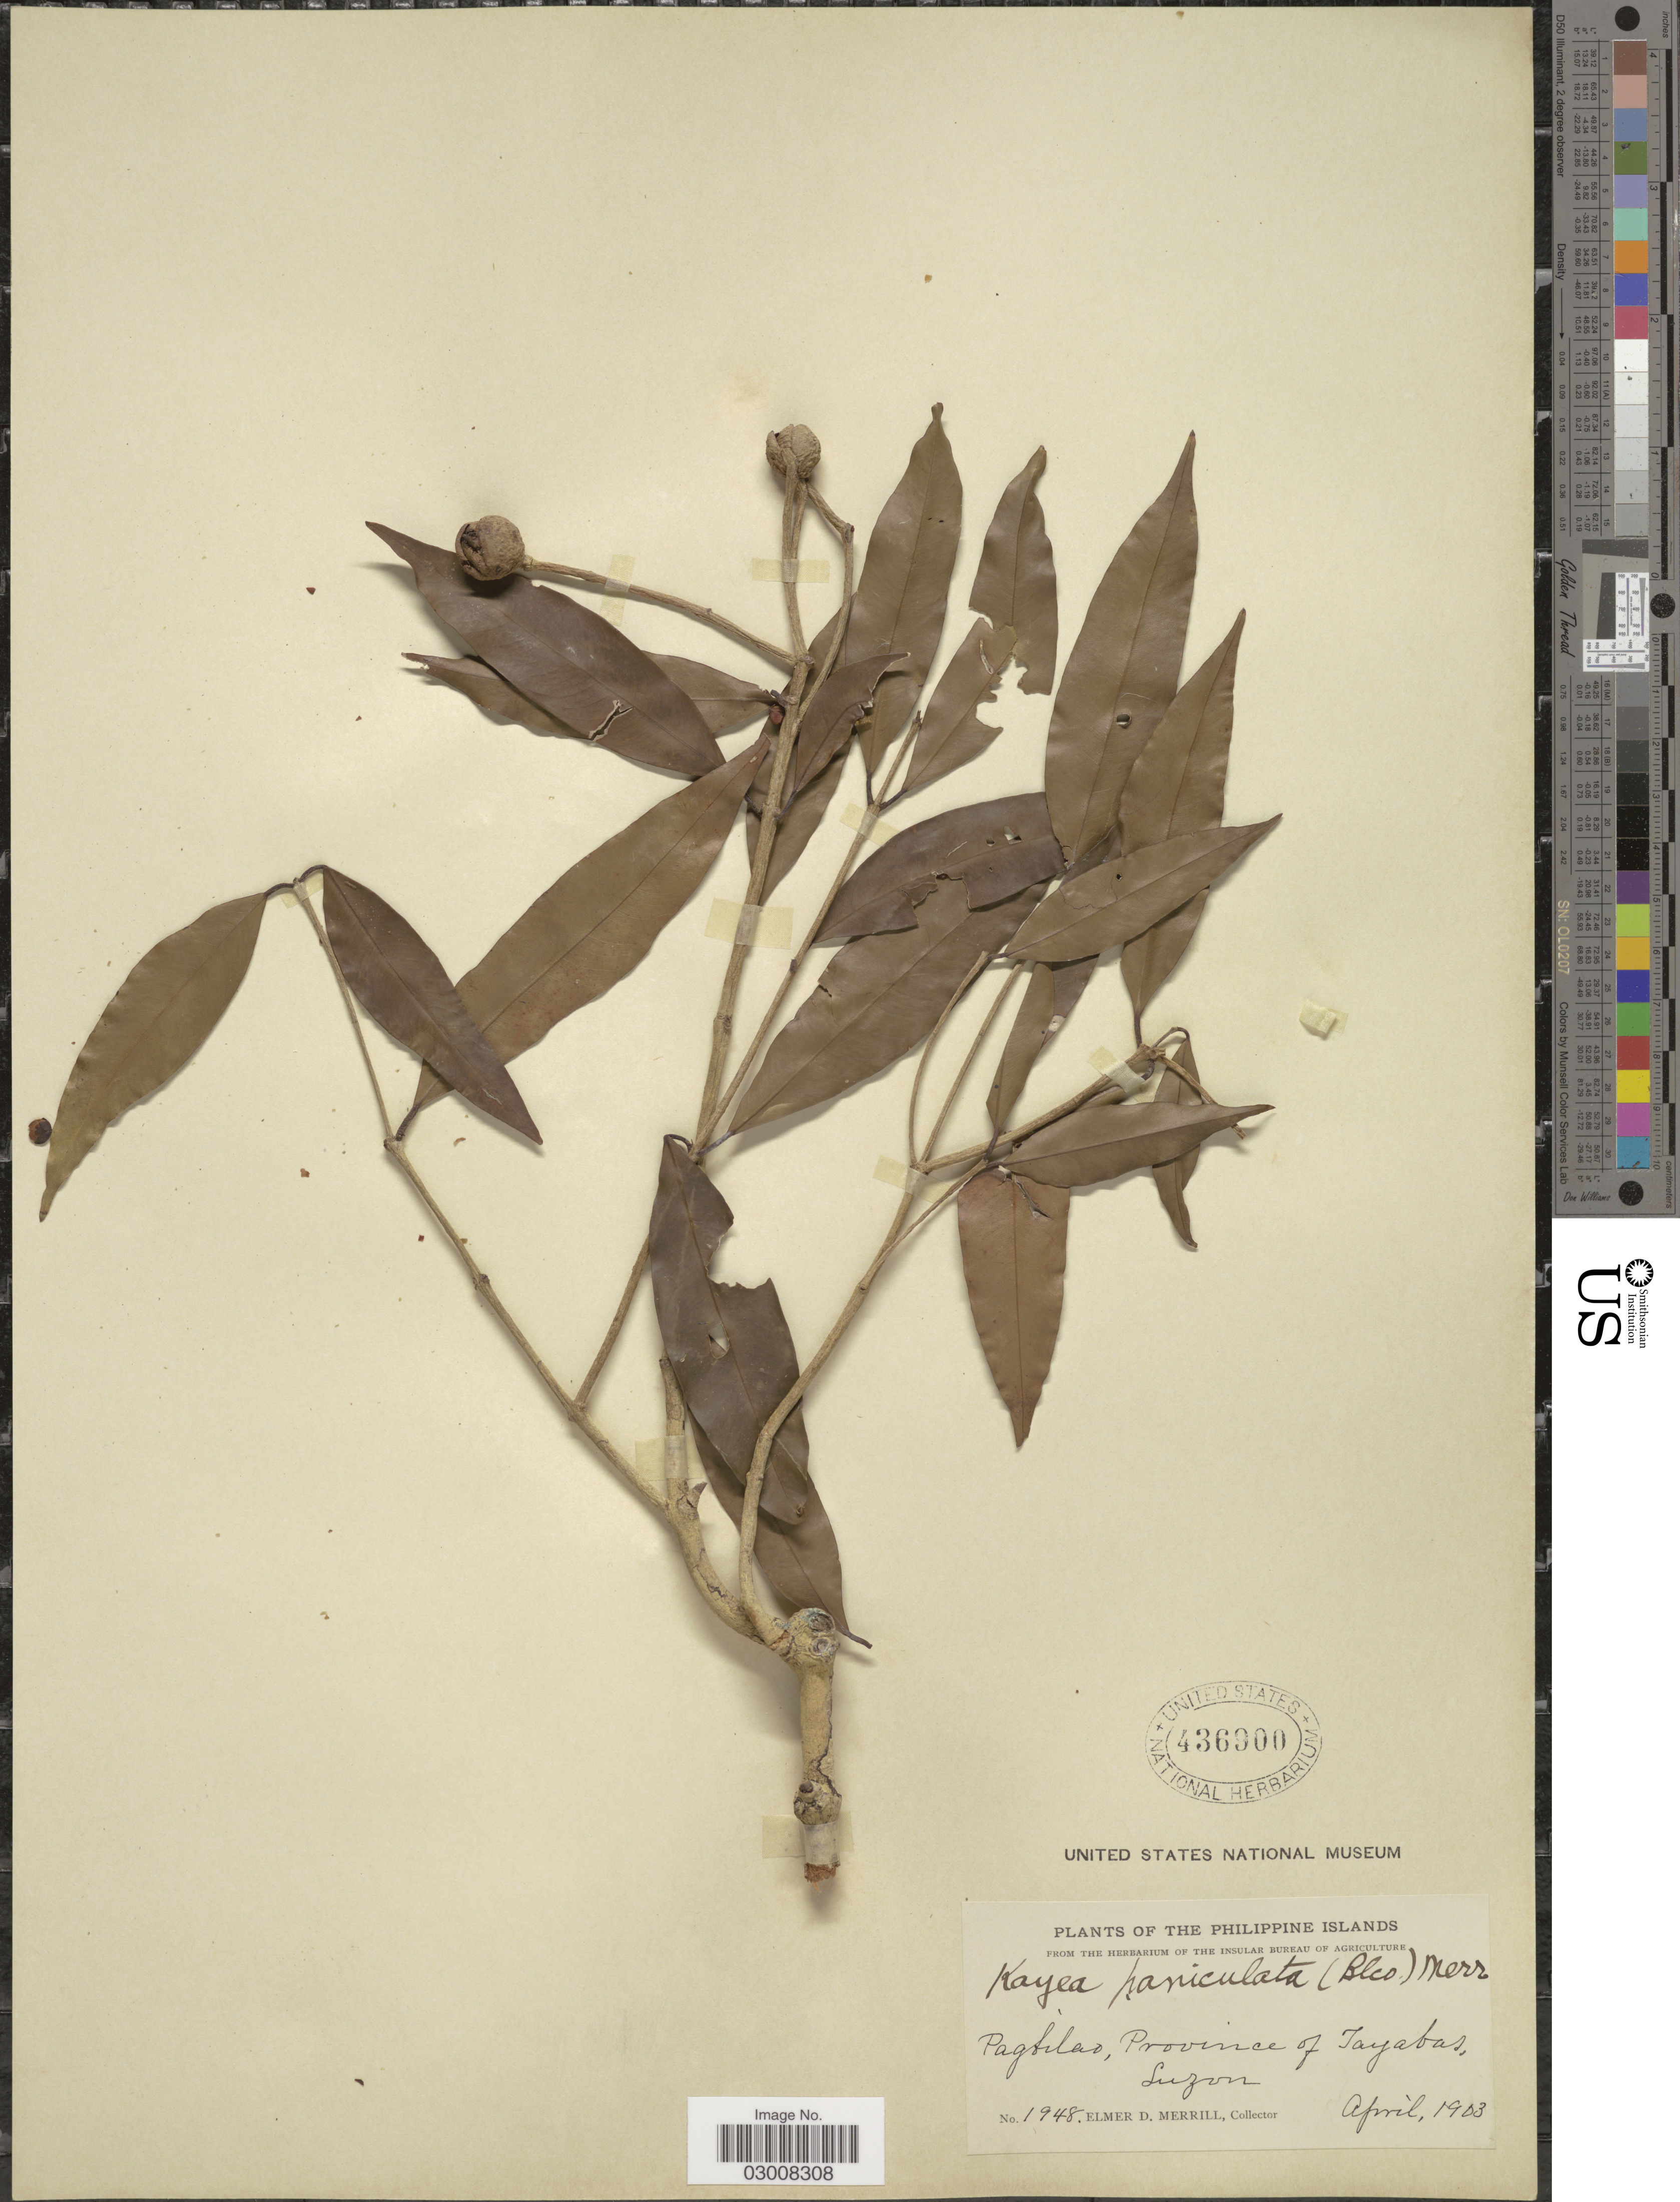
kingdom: Plantae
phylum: Tracheophyta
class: Magnoliopsida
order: Malpighiales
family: Calophyllaceae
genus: Kayea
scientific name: Kayea paniculata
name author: (Blanco) Merr.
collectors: E. D. Merrill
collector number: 1948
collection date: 1903-04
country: Philippines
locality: Pagbilao, Province of Tayabas, Luzon.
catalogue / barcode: US 436900